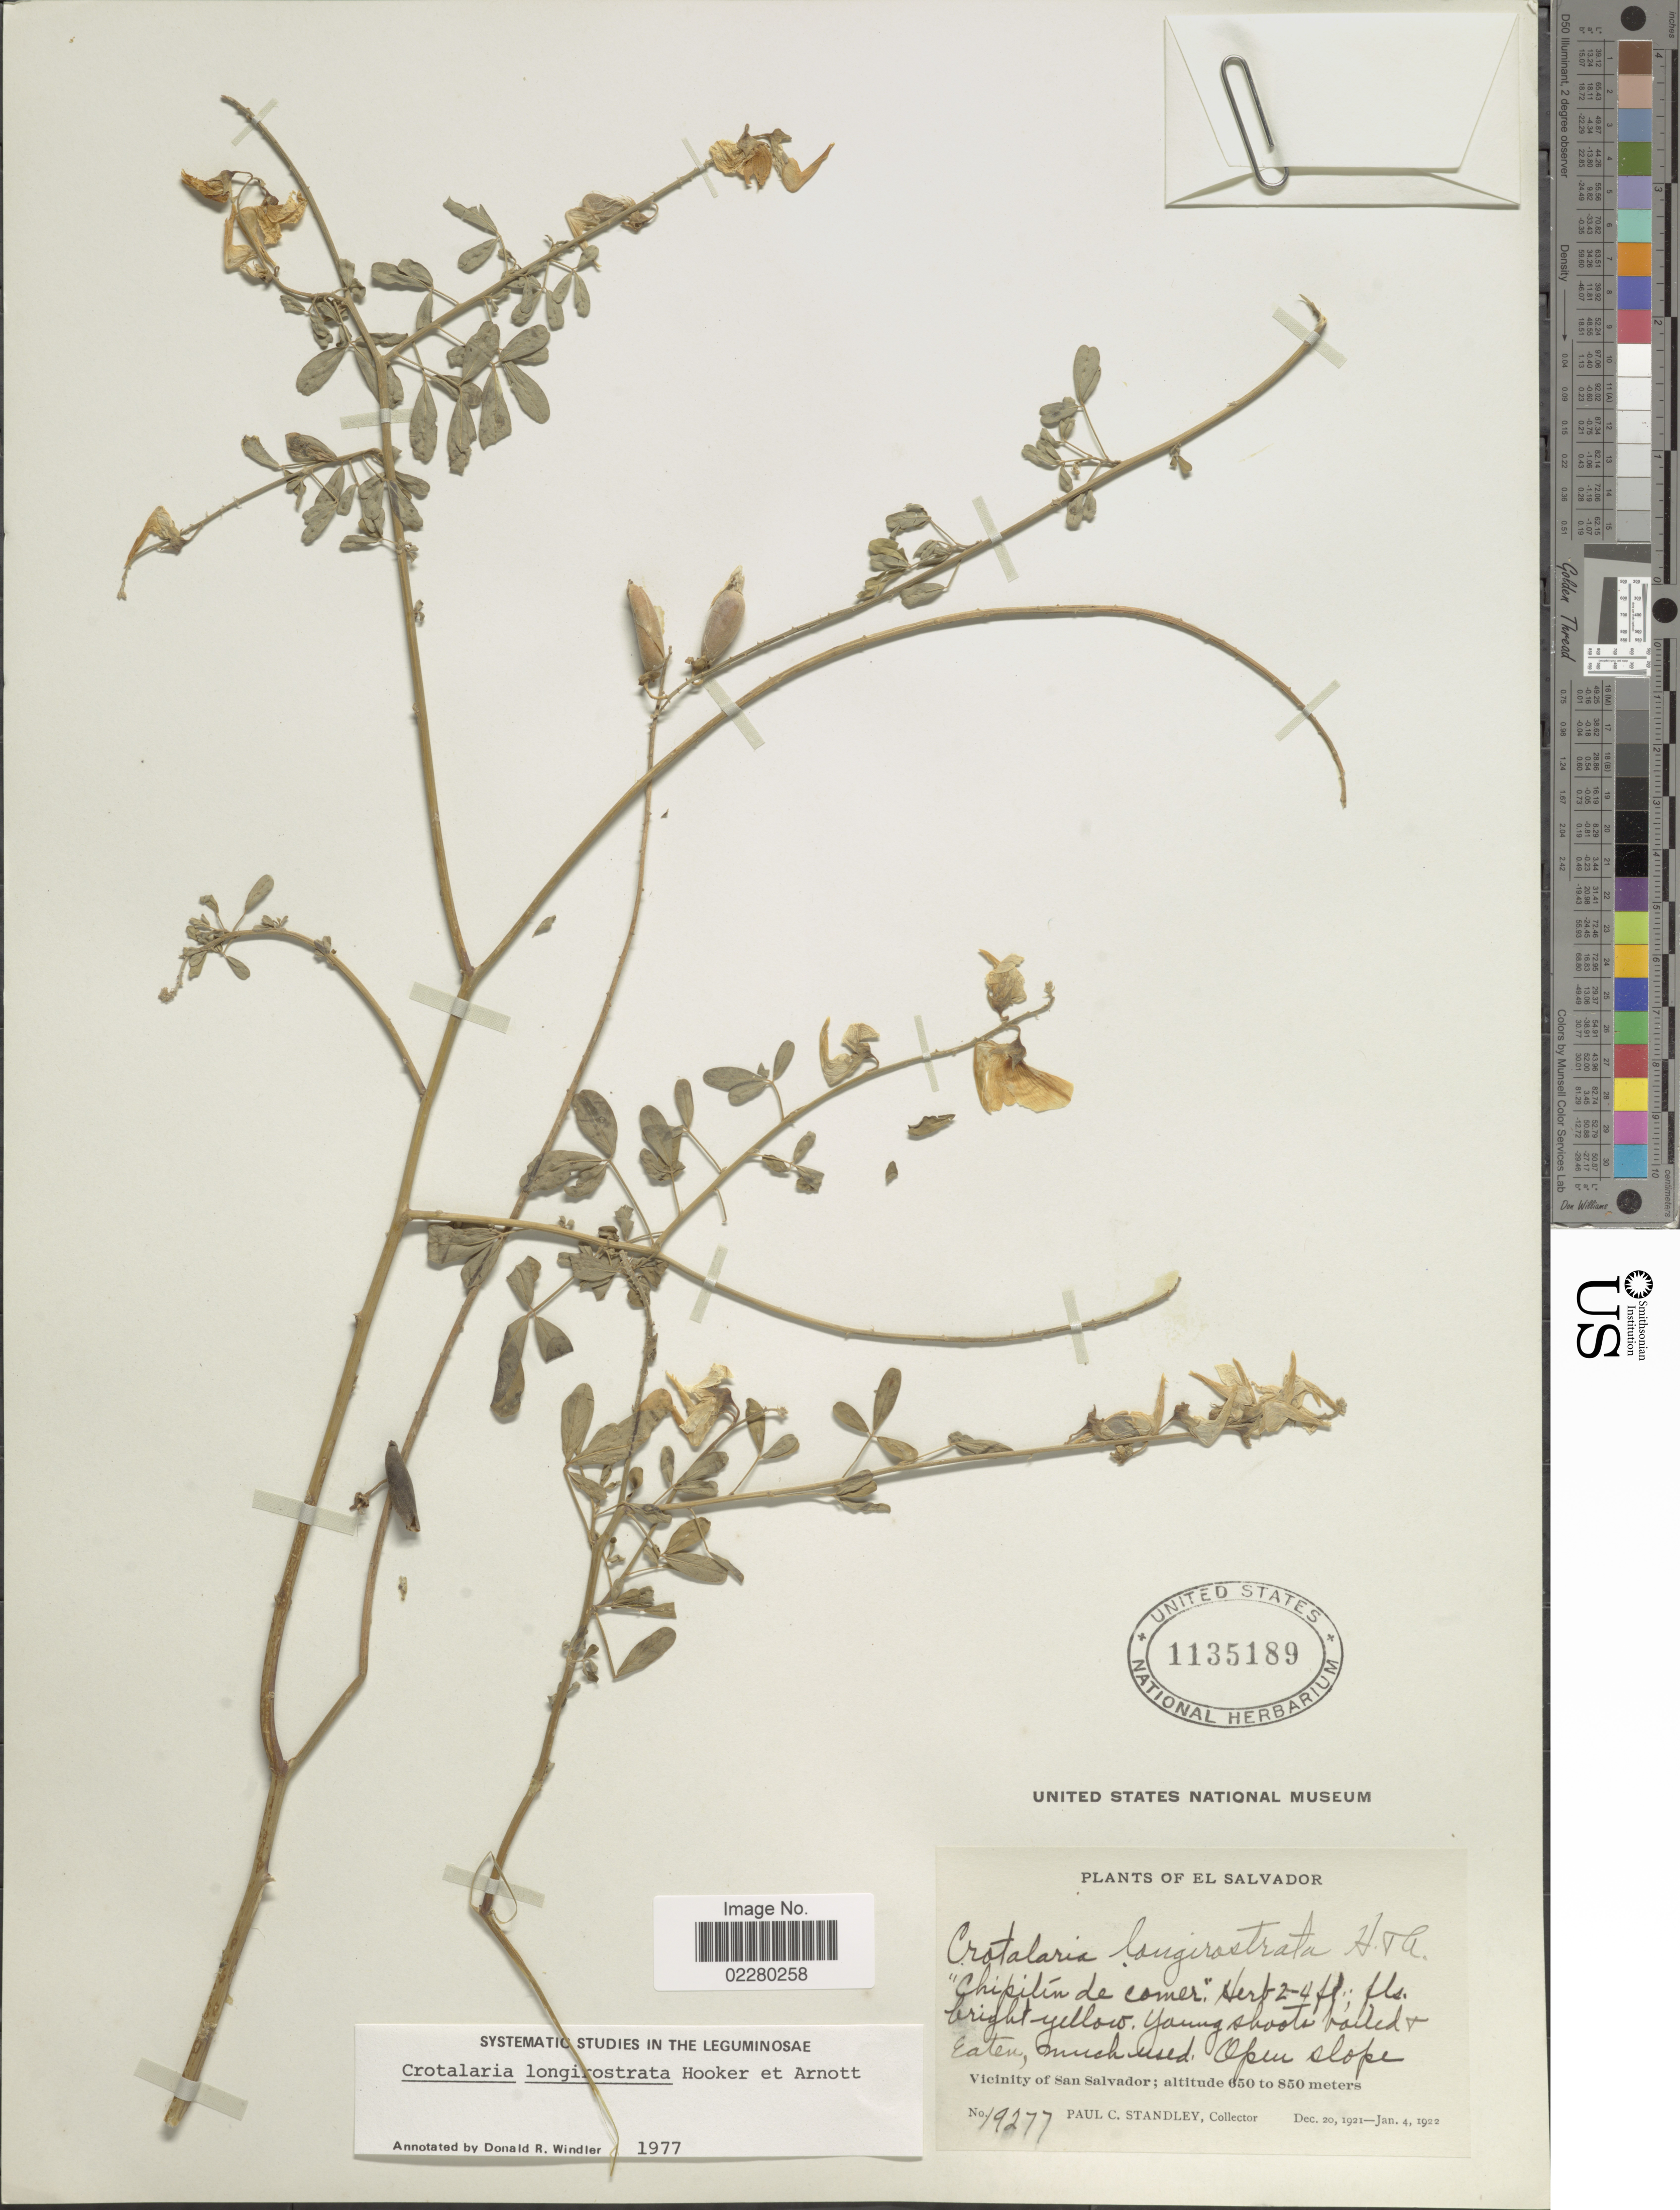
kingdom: Plantae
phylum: Tracheophyta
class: Magnoliopsida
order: Fabales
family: Fabaceae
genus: Crotalaria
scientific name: Crotalaria longirostrata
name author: Hook. & Arn.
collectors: P. C. Standley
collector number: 19277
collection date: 1921-12-20/1922-01-04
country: El Salvador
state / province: San Salvador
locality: Vicinity of San Salvador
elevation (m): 650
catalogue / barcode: US 1135189